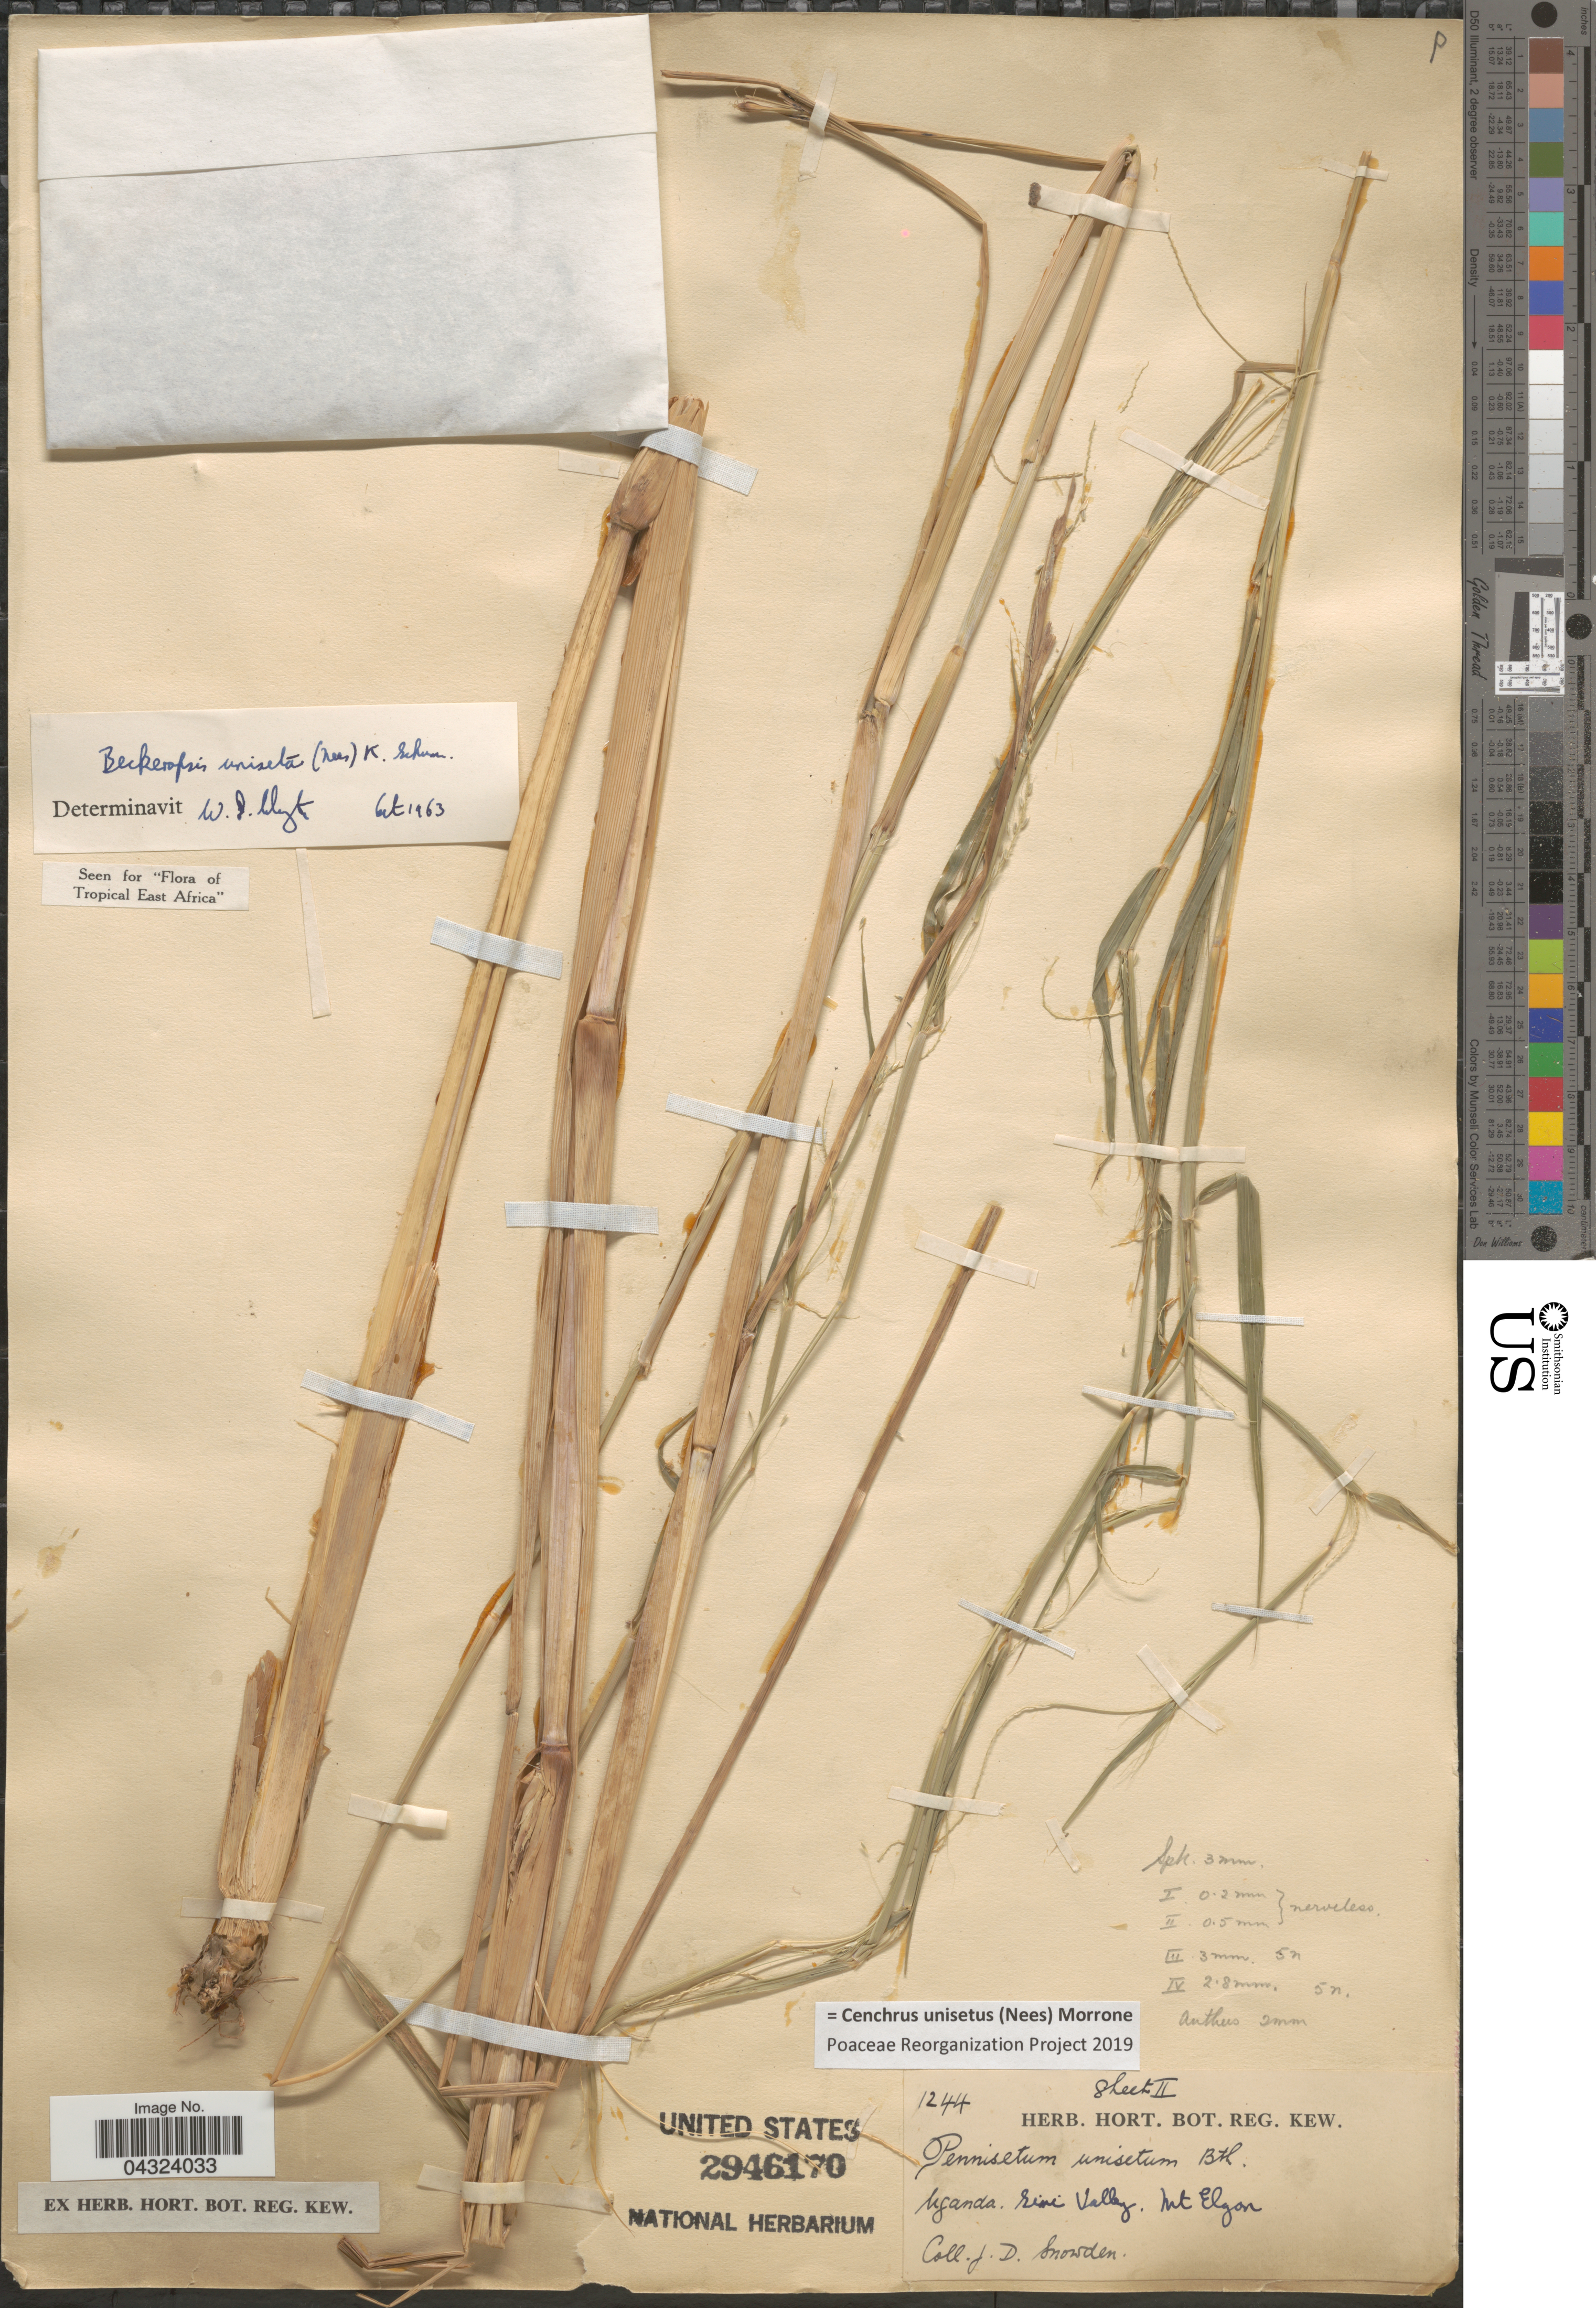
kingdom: Plantae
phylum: Tracheophyta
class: Liliopsida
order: Poales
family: Poaceae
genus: Cenchrus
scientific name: Cenchrus unisetus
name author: (Nees) Morrone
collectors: J. Snowden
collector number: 1244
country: Uganda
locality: Simi Valley, Mt Elgon.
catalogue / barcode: US 2946170